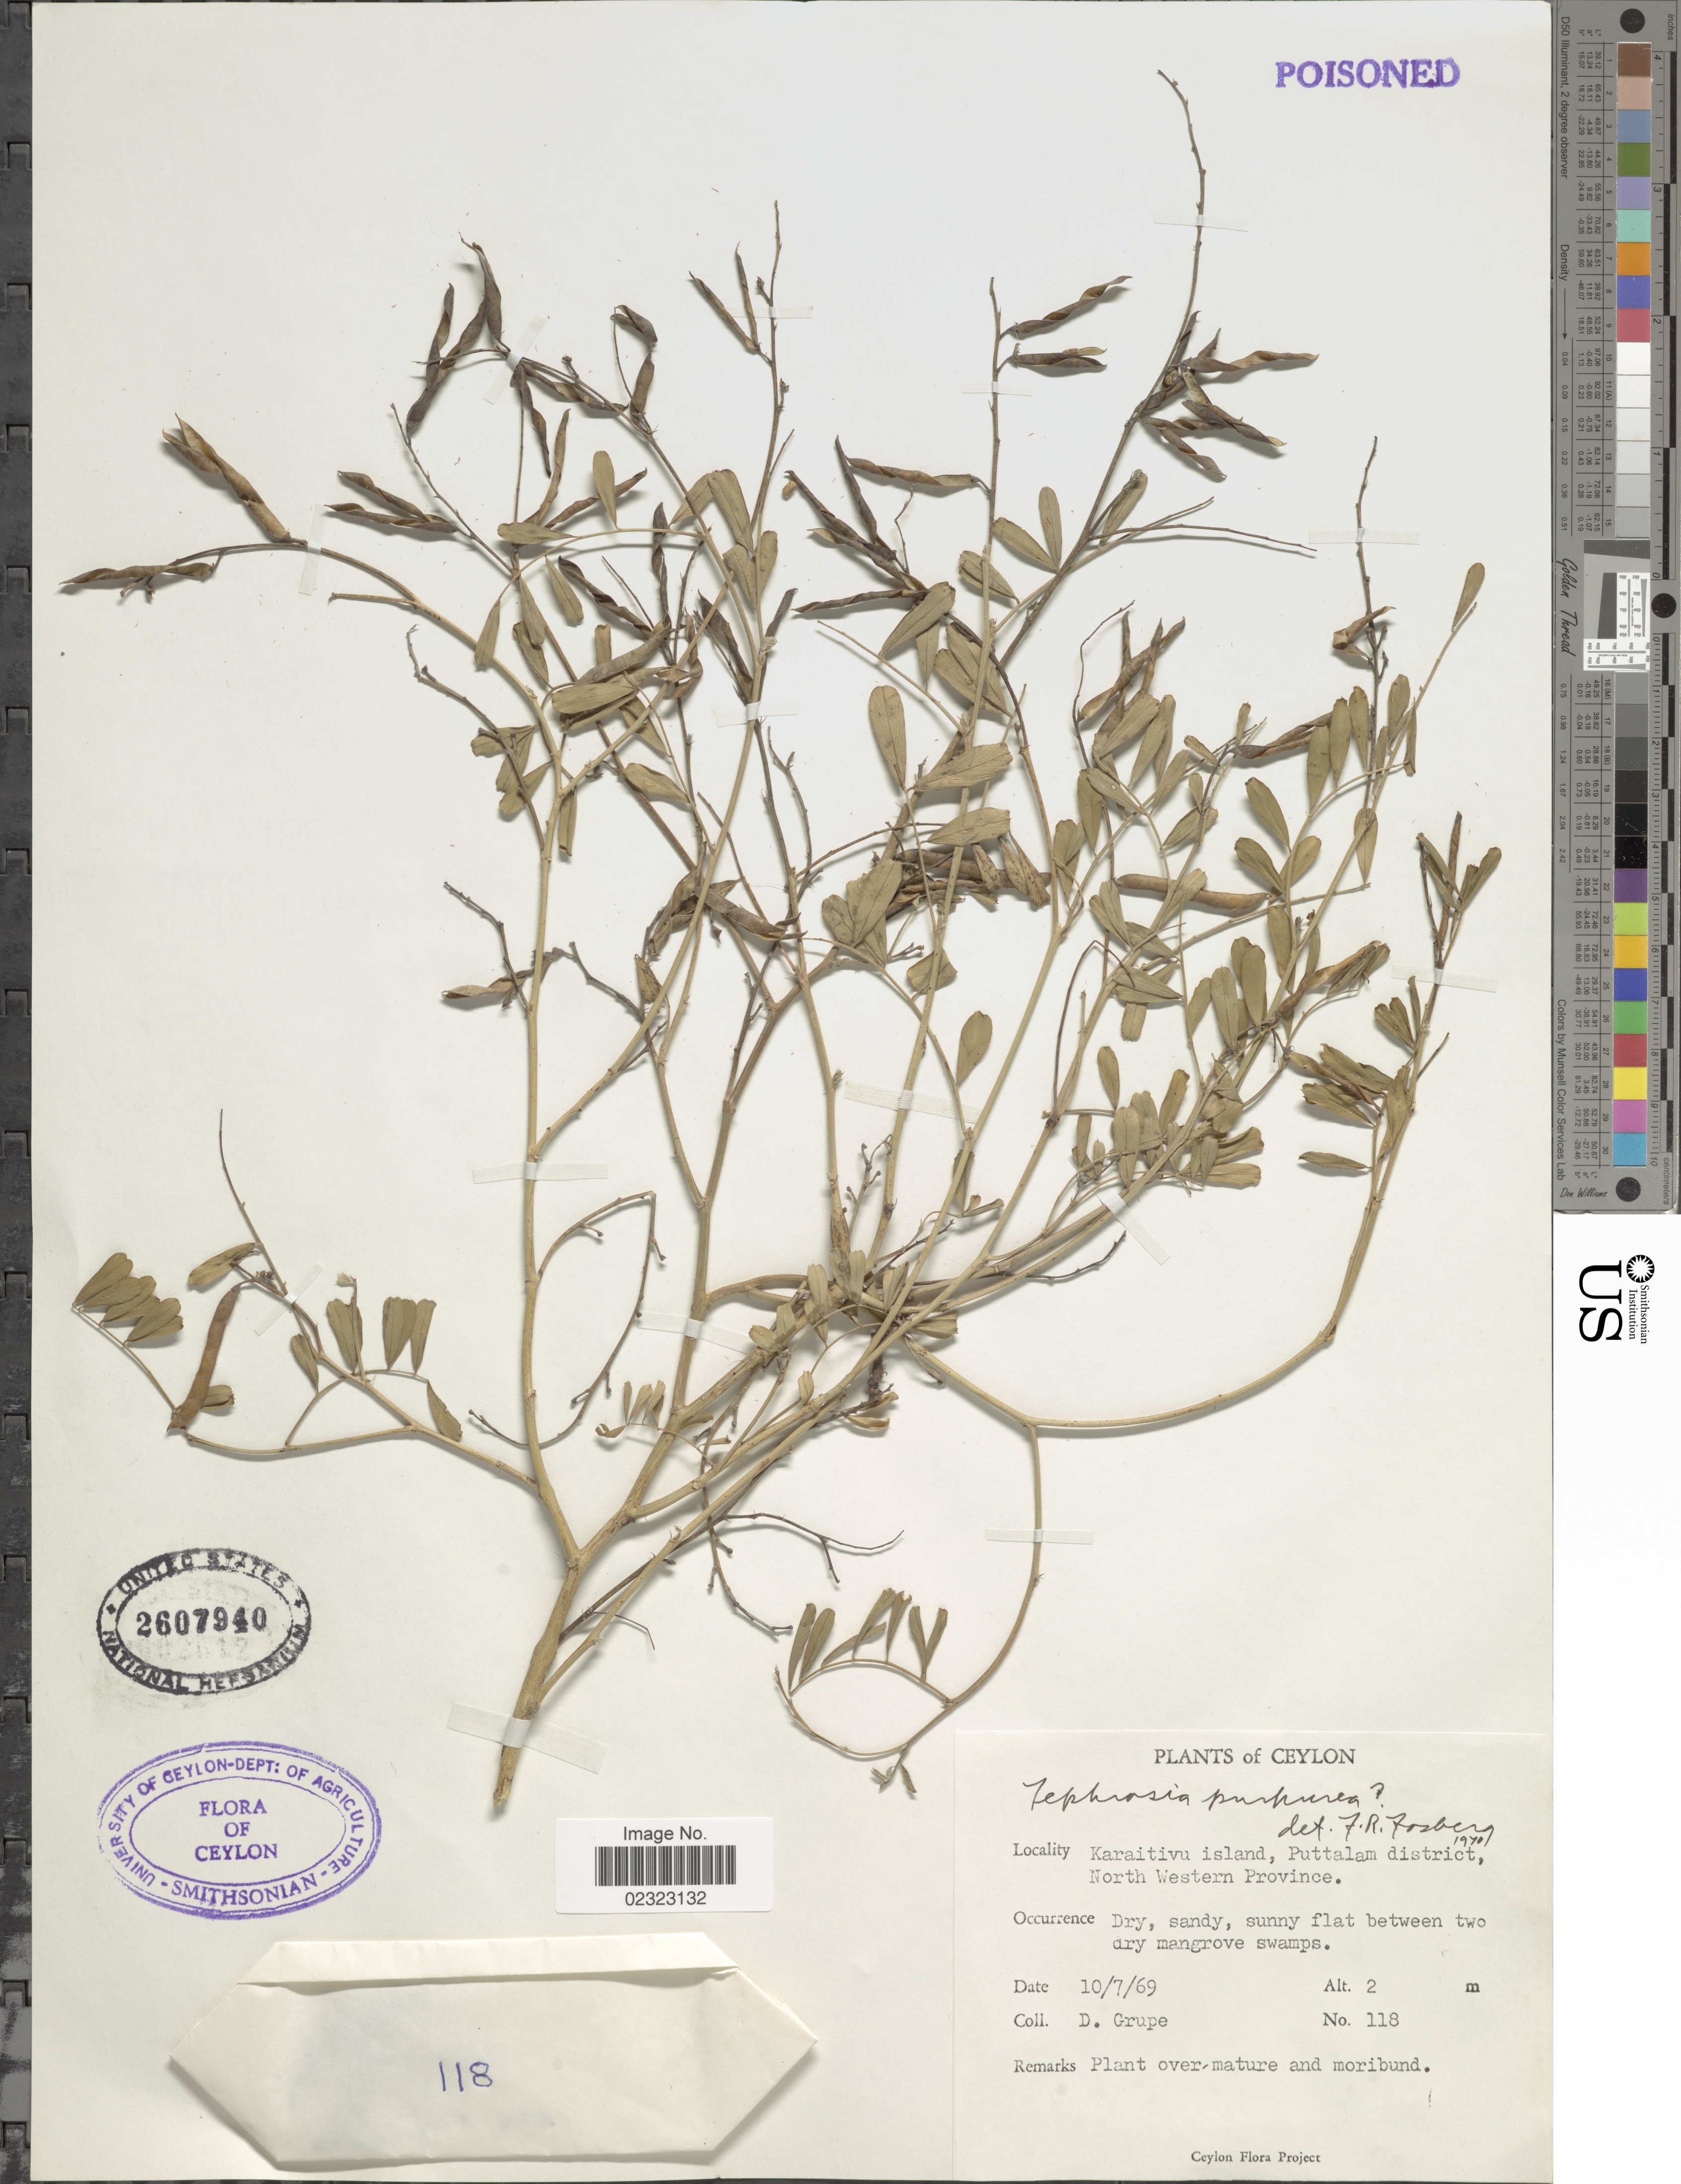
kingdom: Plantae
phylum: Tracheophyta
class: Magnoliopsida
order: Fabales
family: Fabaceae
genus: Tephrosia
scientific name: Tephrosia purpurea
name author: (L.) Pers.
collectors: D. Grupe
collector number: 118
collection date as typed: Transcribed d/m/y: 10/7/69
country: Sri Lanka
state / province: North Western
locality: Karaitivu island, Puttalam district. Ceylon.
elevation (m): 2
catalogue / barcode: US 2607940